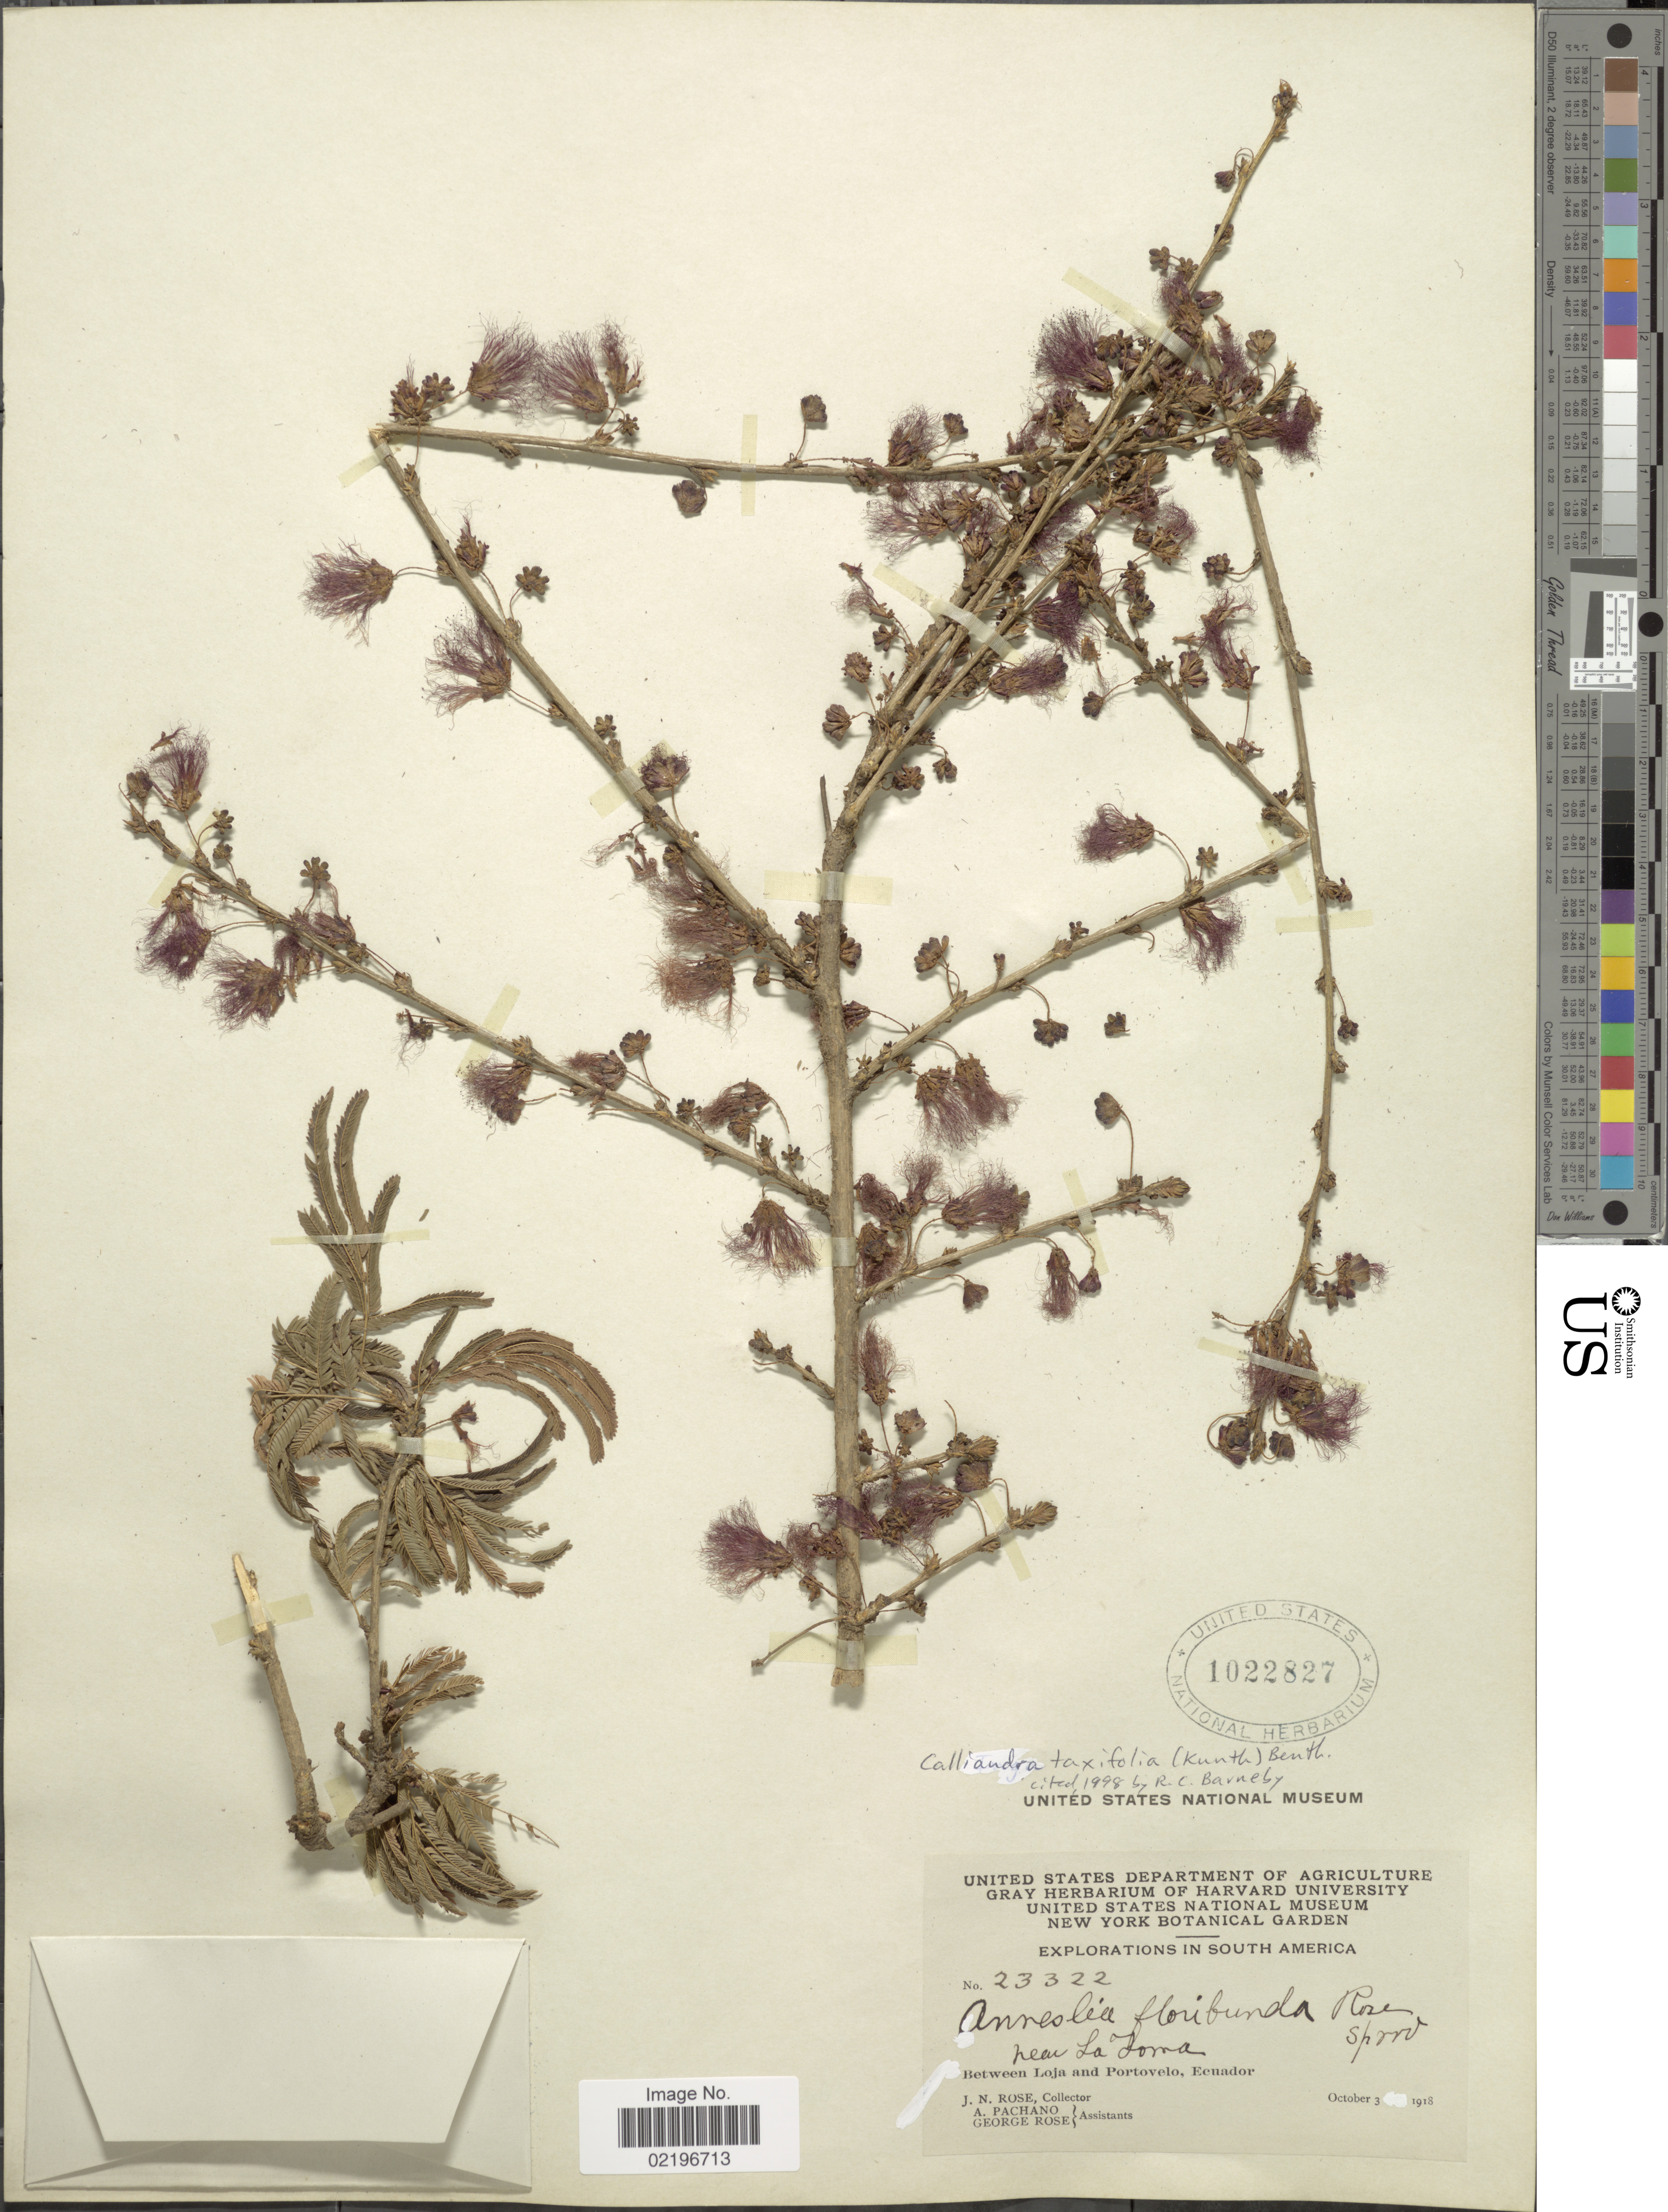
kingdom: Plantae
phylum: Tracheophyta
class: Magnoliopsida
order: Fabales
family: Fabaceae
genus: Calliandra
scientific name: Calliandra taxifolia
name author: (Kunth) Benth.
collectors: J. N. Rose, A. Pachano & G. Rose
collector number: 23322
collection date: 1918-10-03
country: Ecuador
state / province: Loja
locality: Near La Loma. Between Loja and Portovelo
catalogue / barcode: US 1022827